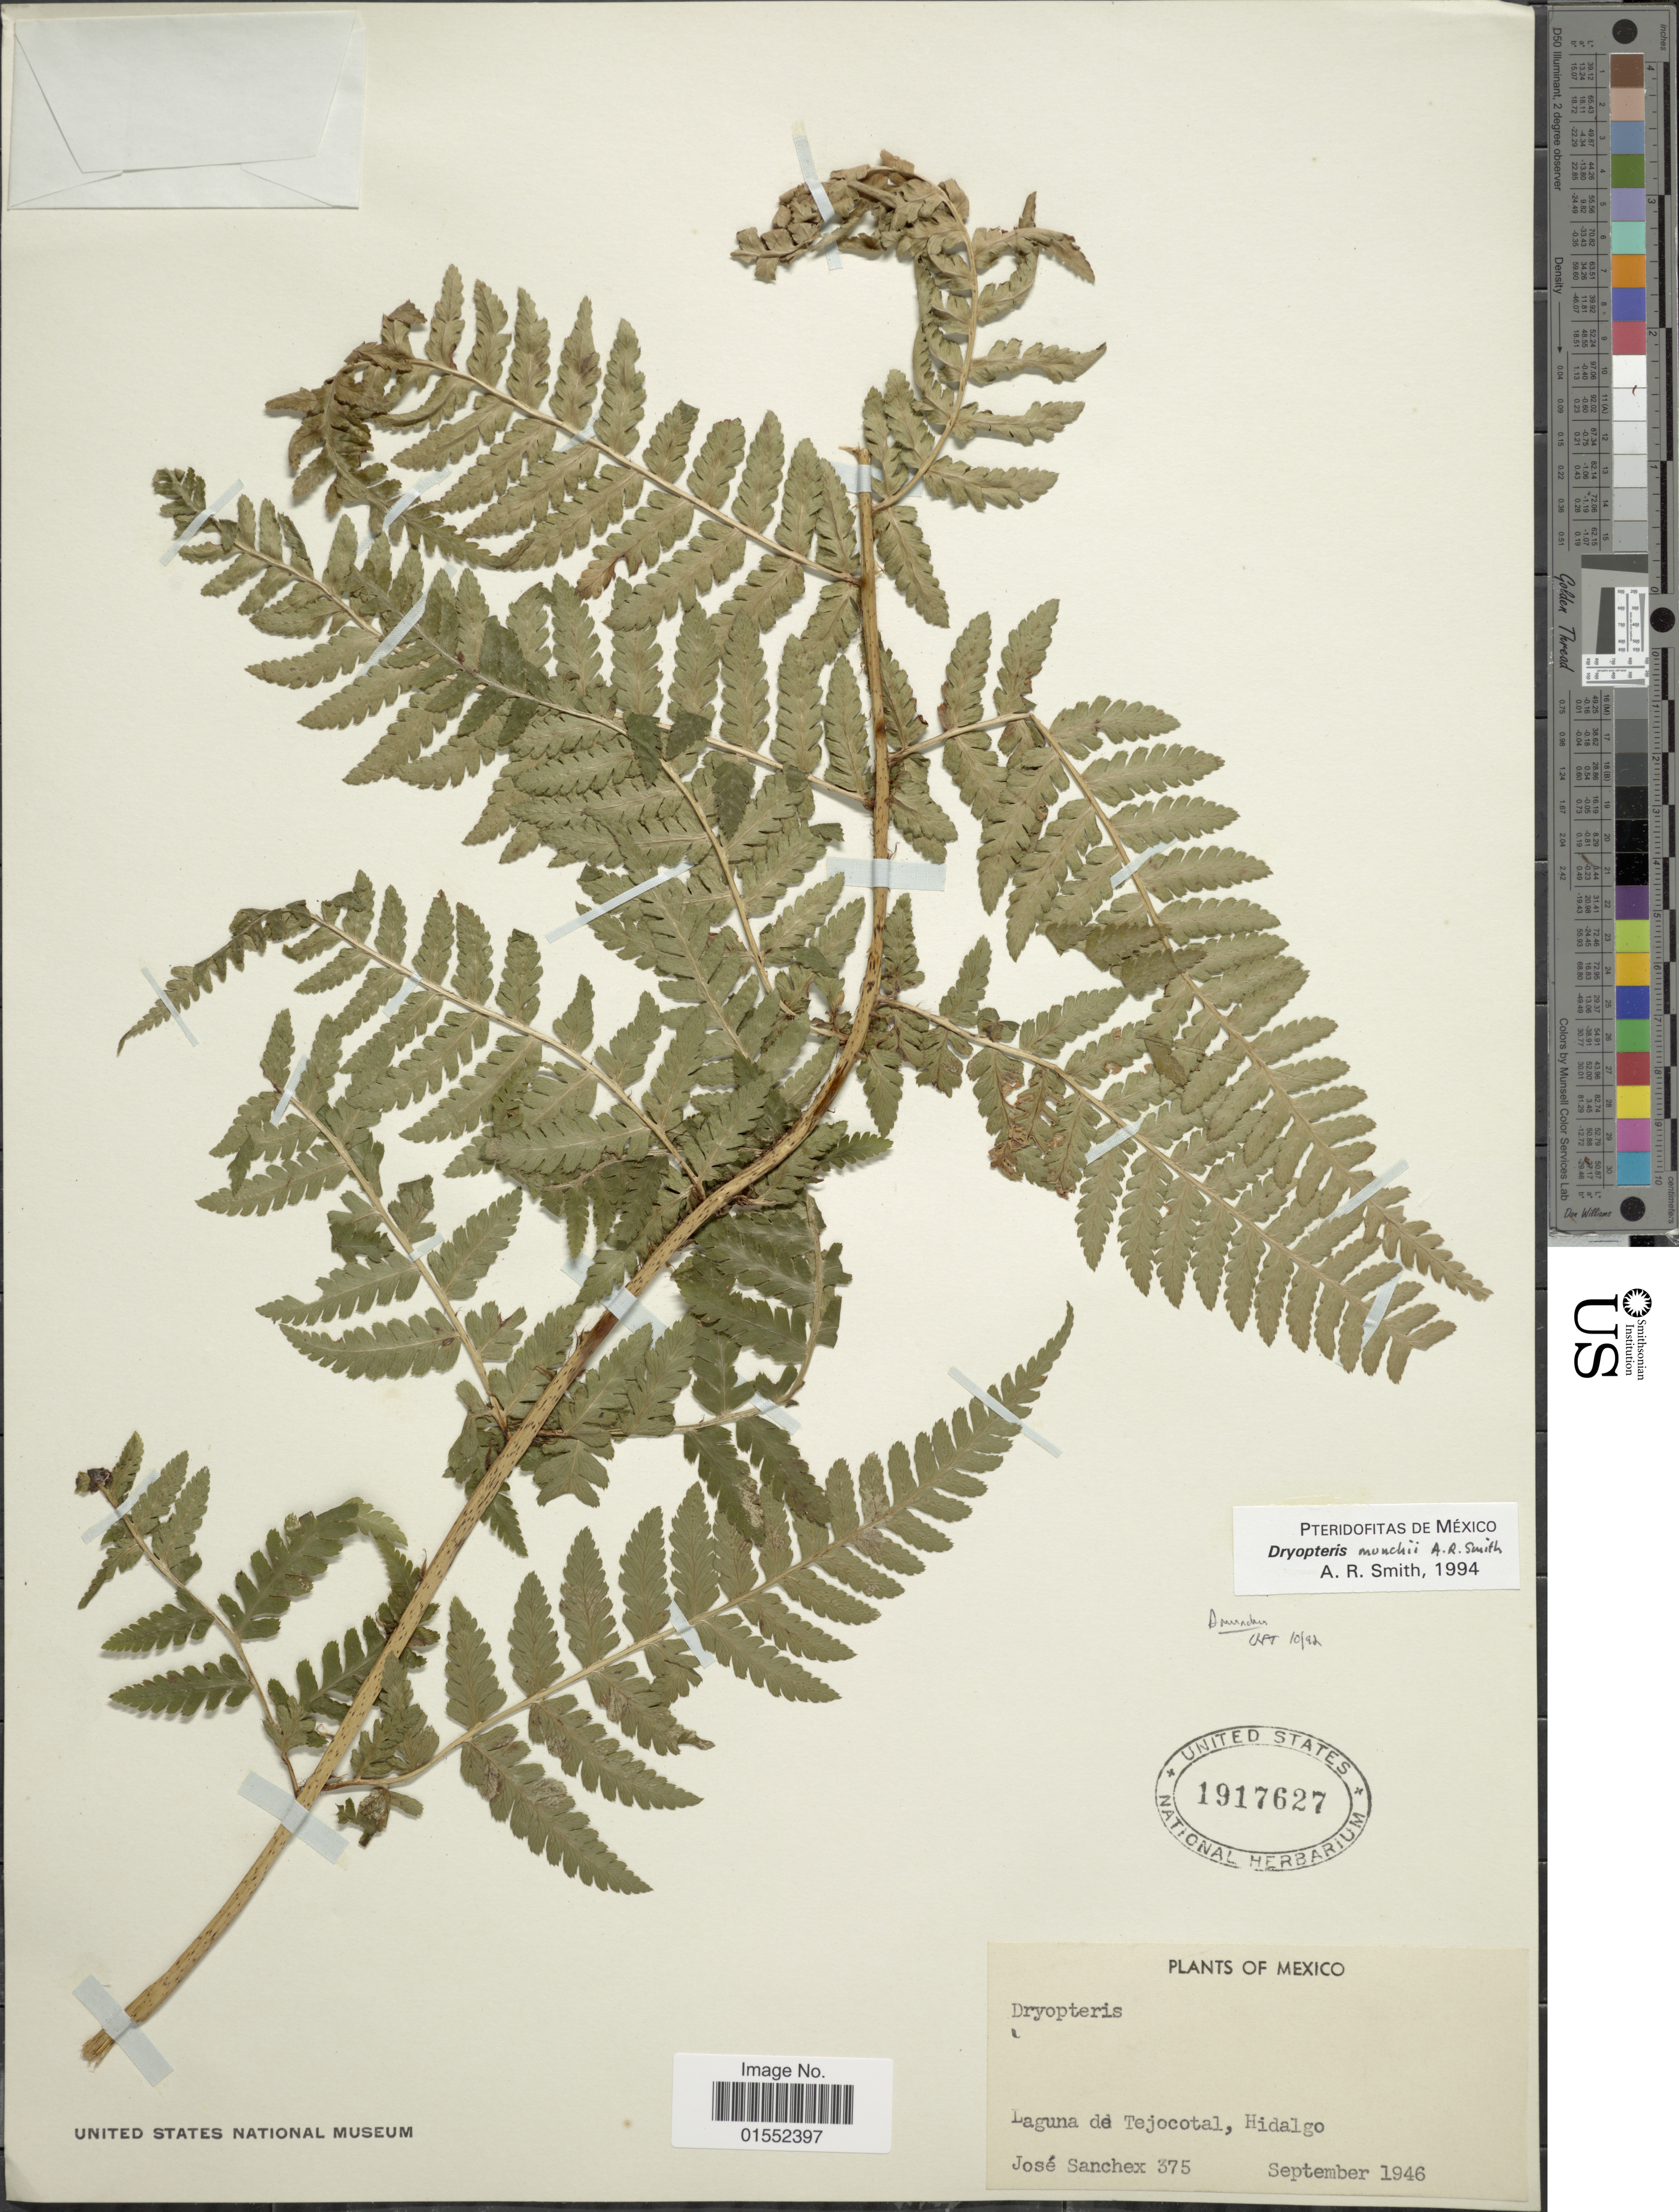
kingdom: Plantae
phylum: Tracheophyta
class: Polypodiopsida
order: Polypodiales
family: Dryopteridaceae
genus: Dryopteris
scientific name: Dryopteris muenchii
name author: A.R. Sm.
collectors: J. Sánchez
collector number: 375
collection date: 1946-09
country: Mexico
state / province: Hidalgo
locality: Laguna de Tejocotal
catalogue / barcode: US 1917627